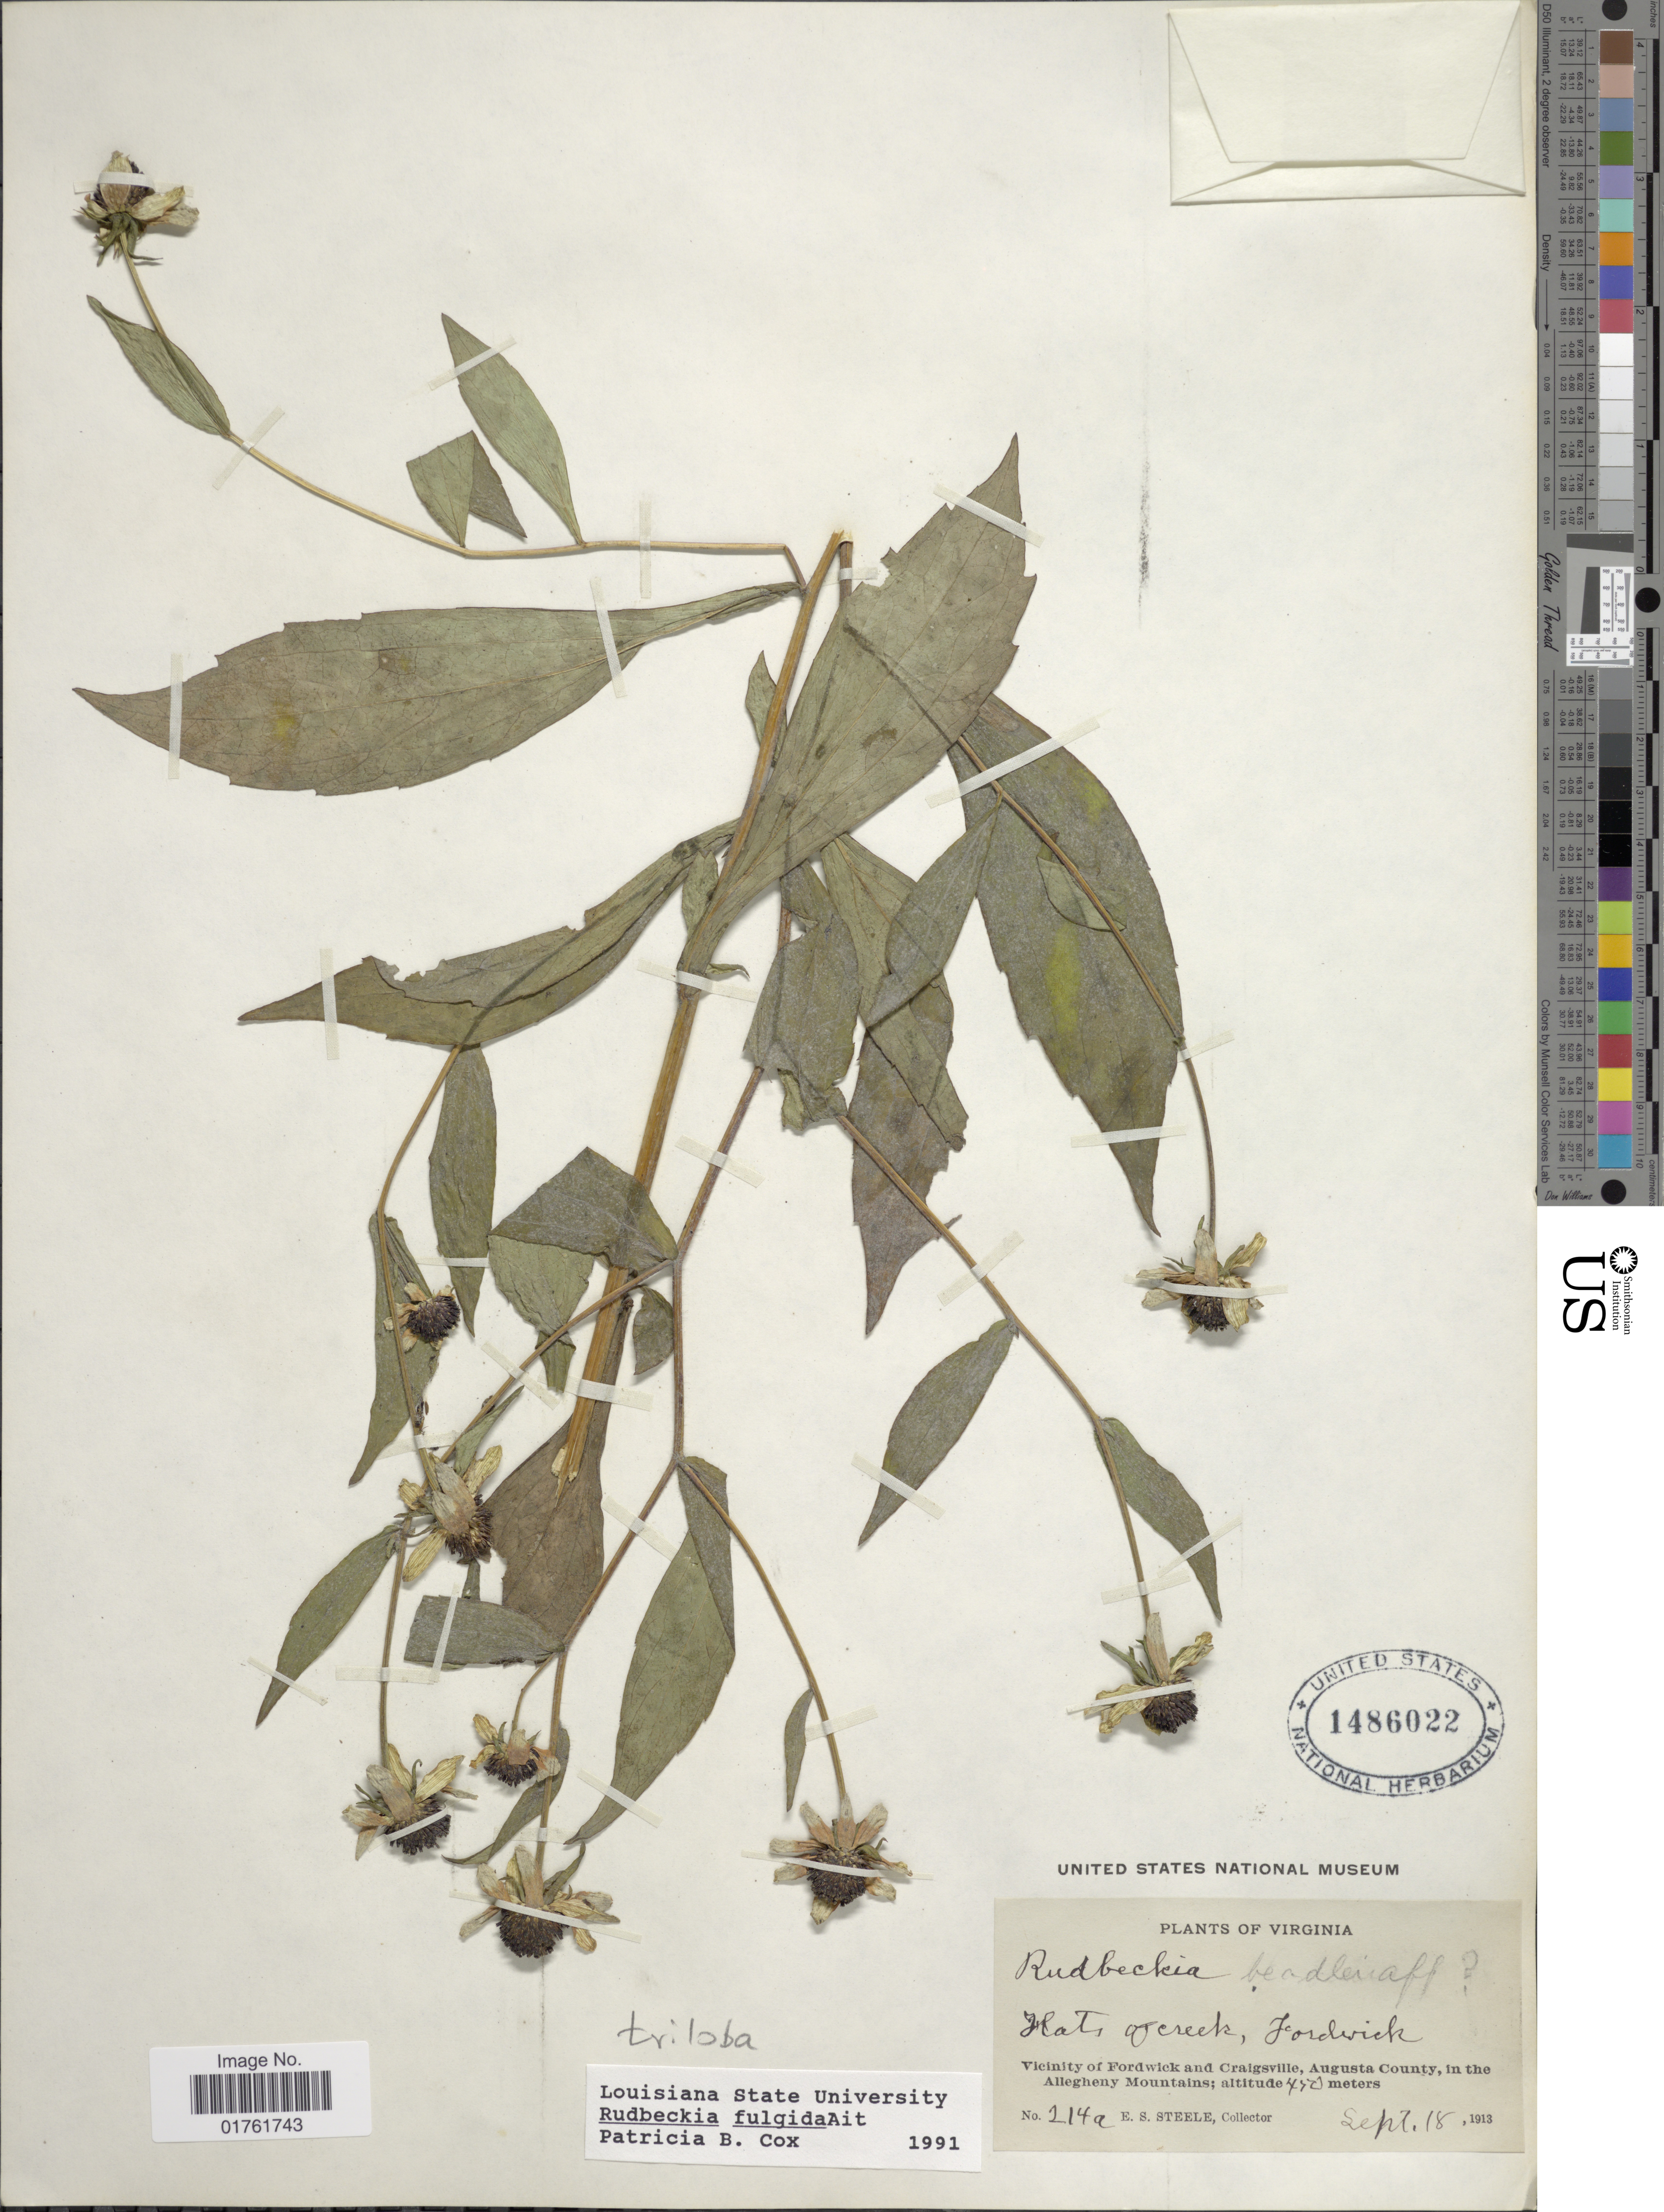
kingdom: Plantae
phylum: Tracheophyta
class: Magnoliopsida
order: Asterales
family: Asteraceae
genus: Rudbeckia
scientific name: Rudbeckia triloba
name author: L.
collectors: E. Steele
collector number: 214a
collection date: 1913-09-18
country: United States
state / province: Virginia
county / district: Augusta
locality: Flats of creek, Fordwick, Vicinity of Fordwick and Craigsville, Augusta County, in the Allegheny Mountains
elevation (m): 452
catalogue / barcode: US 1486022